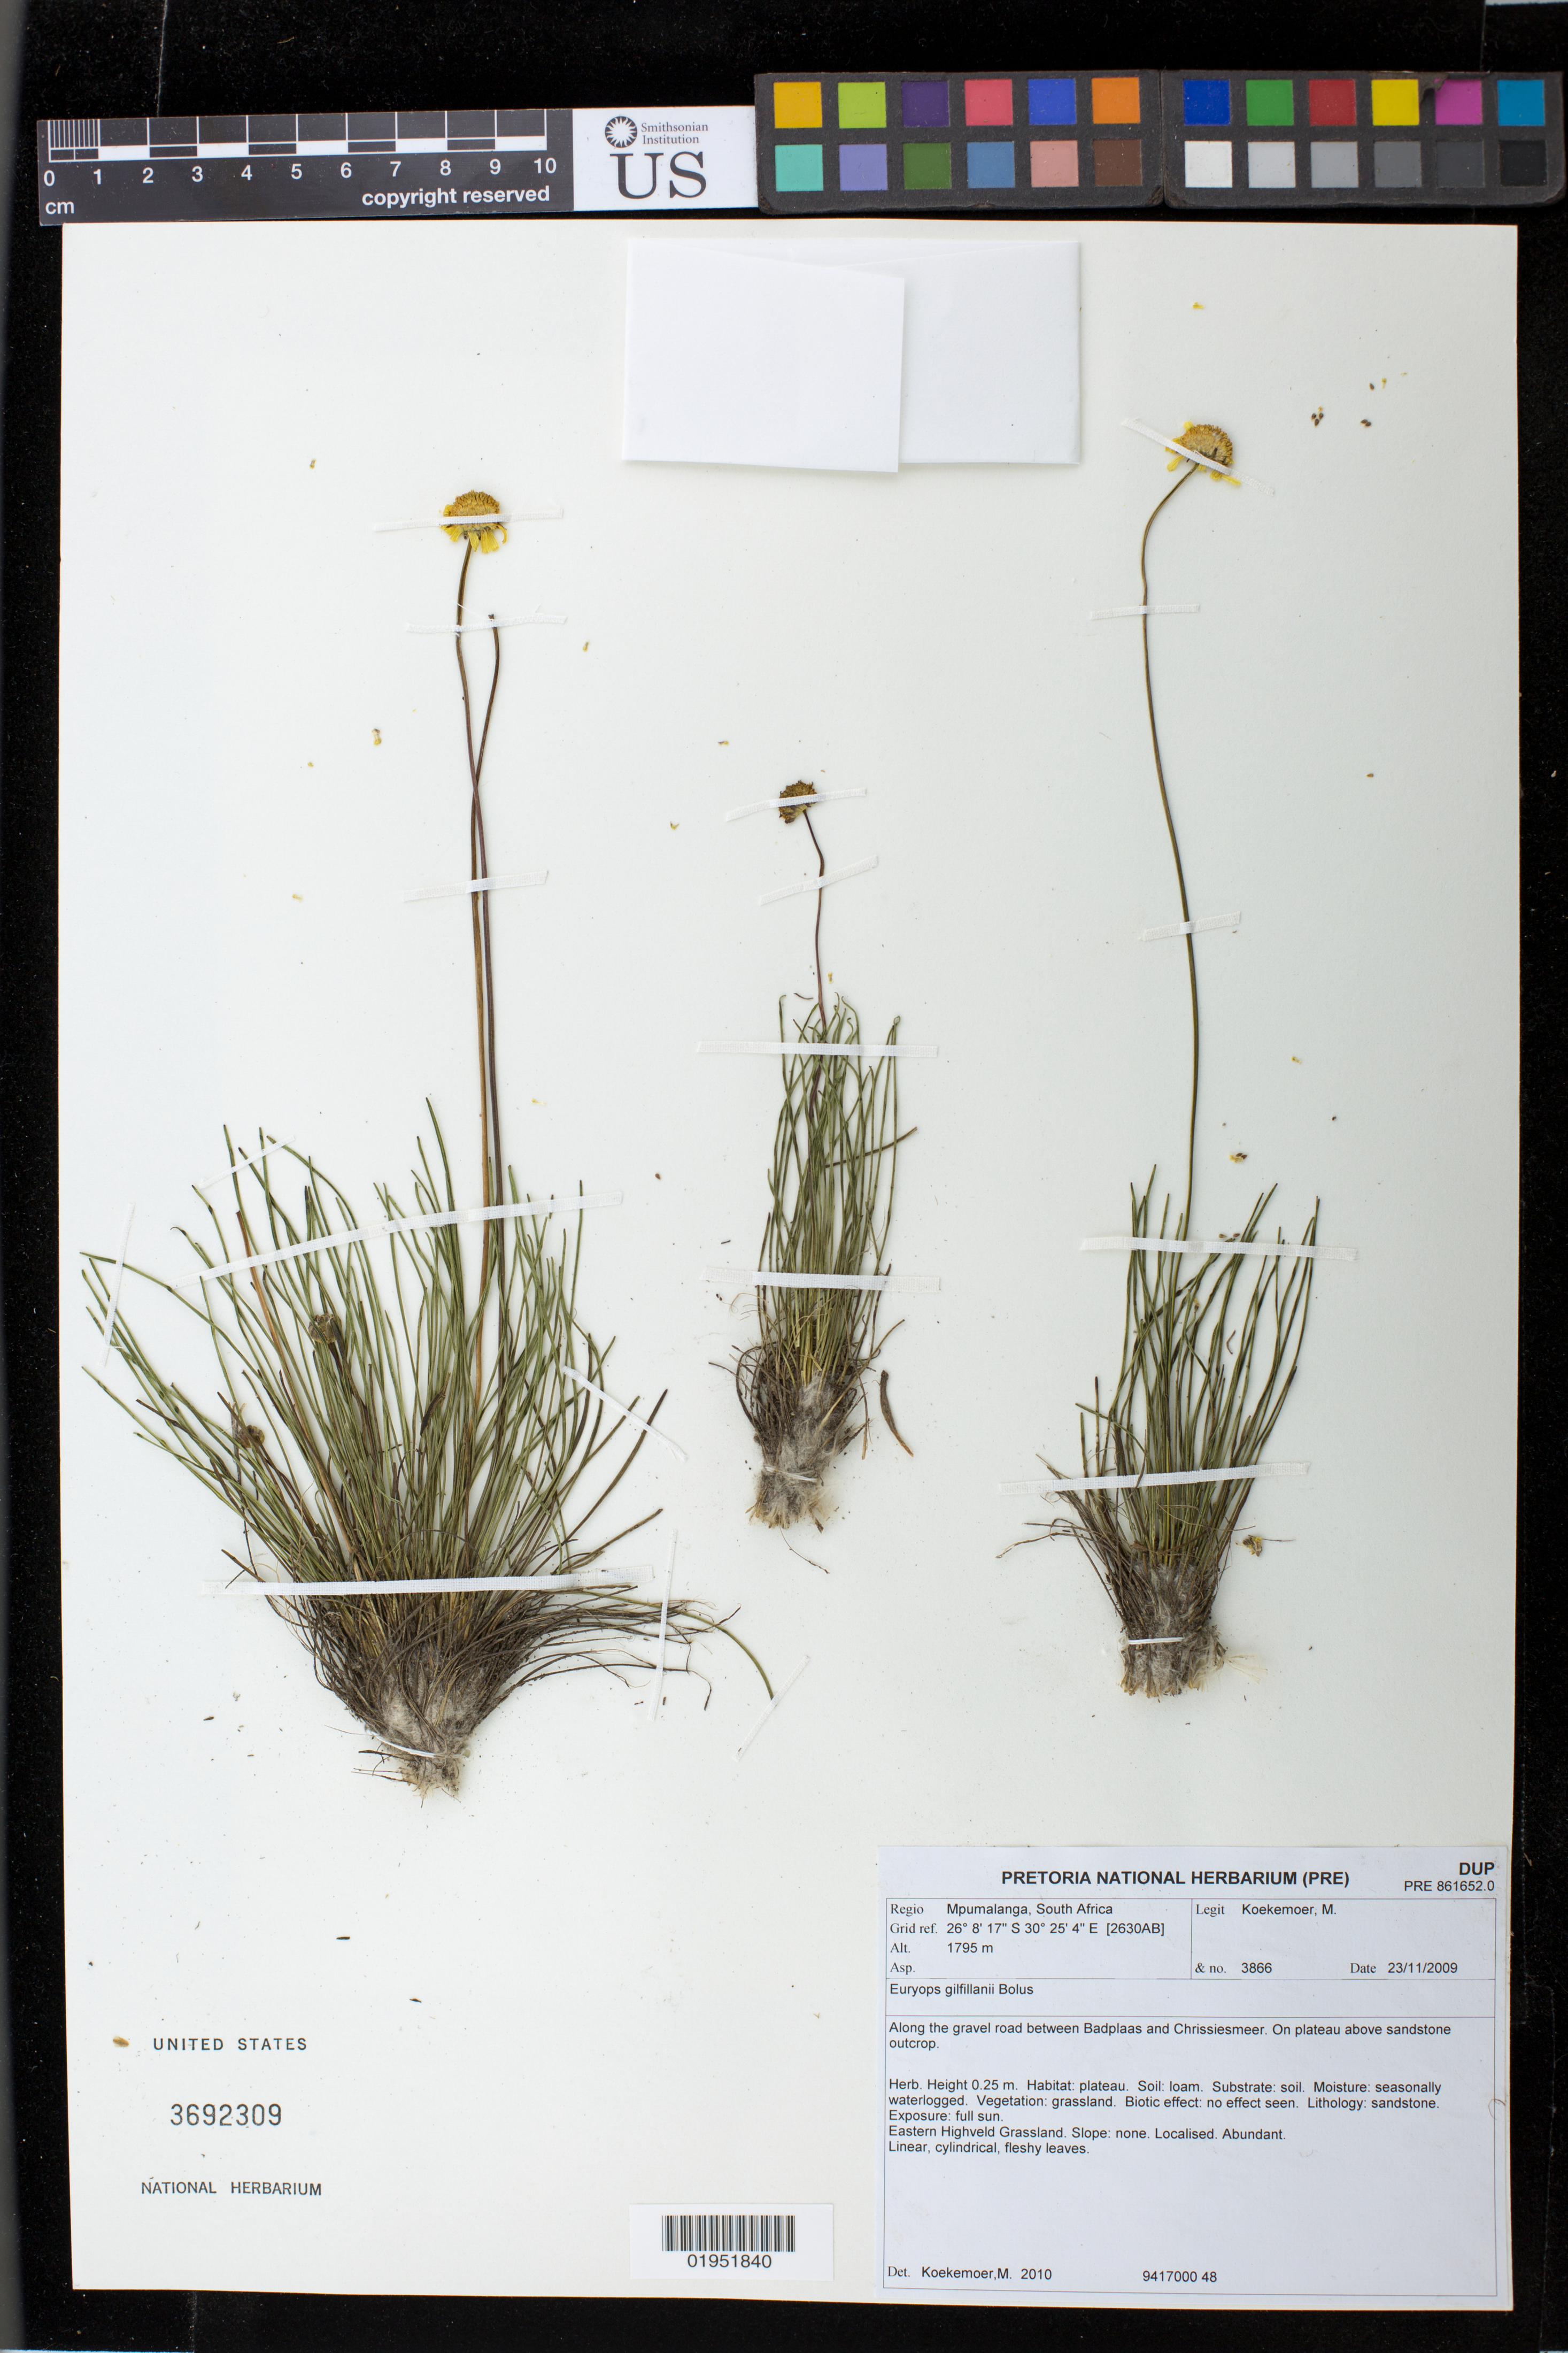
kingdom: Plantae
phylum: Tracheophyta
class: Magnoliopsida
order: Asterales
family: Asteraceae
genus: Euryops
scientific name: Euryops gilfillanii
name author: Bolus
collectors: M. Koekemoer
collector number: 3866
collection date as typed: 23 Nov 2009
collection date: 2009-11-23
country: South Africa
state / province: Mpumalanga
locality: along the gravel road between Badplaas and Chrissiesmeer. On plateau above sandstone outcrop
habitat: Grassland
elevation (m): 1795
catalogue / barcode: US 3692309